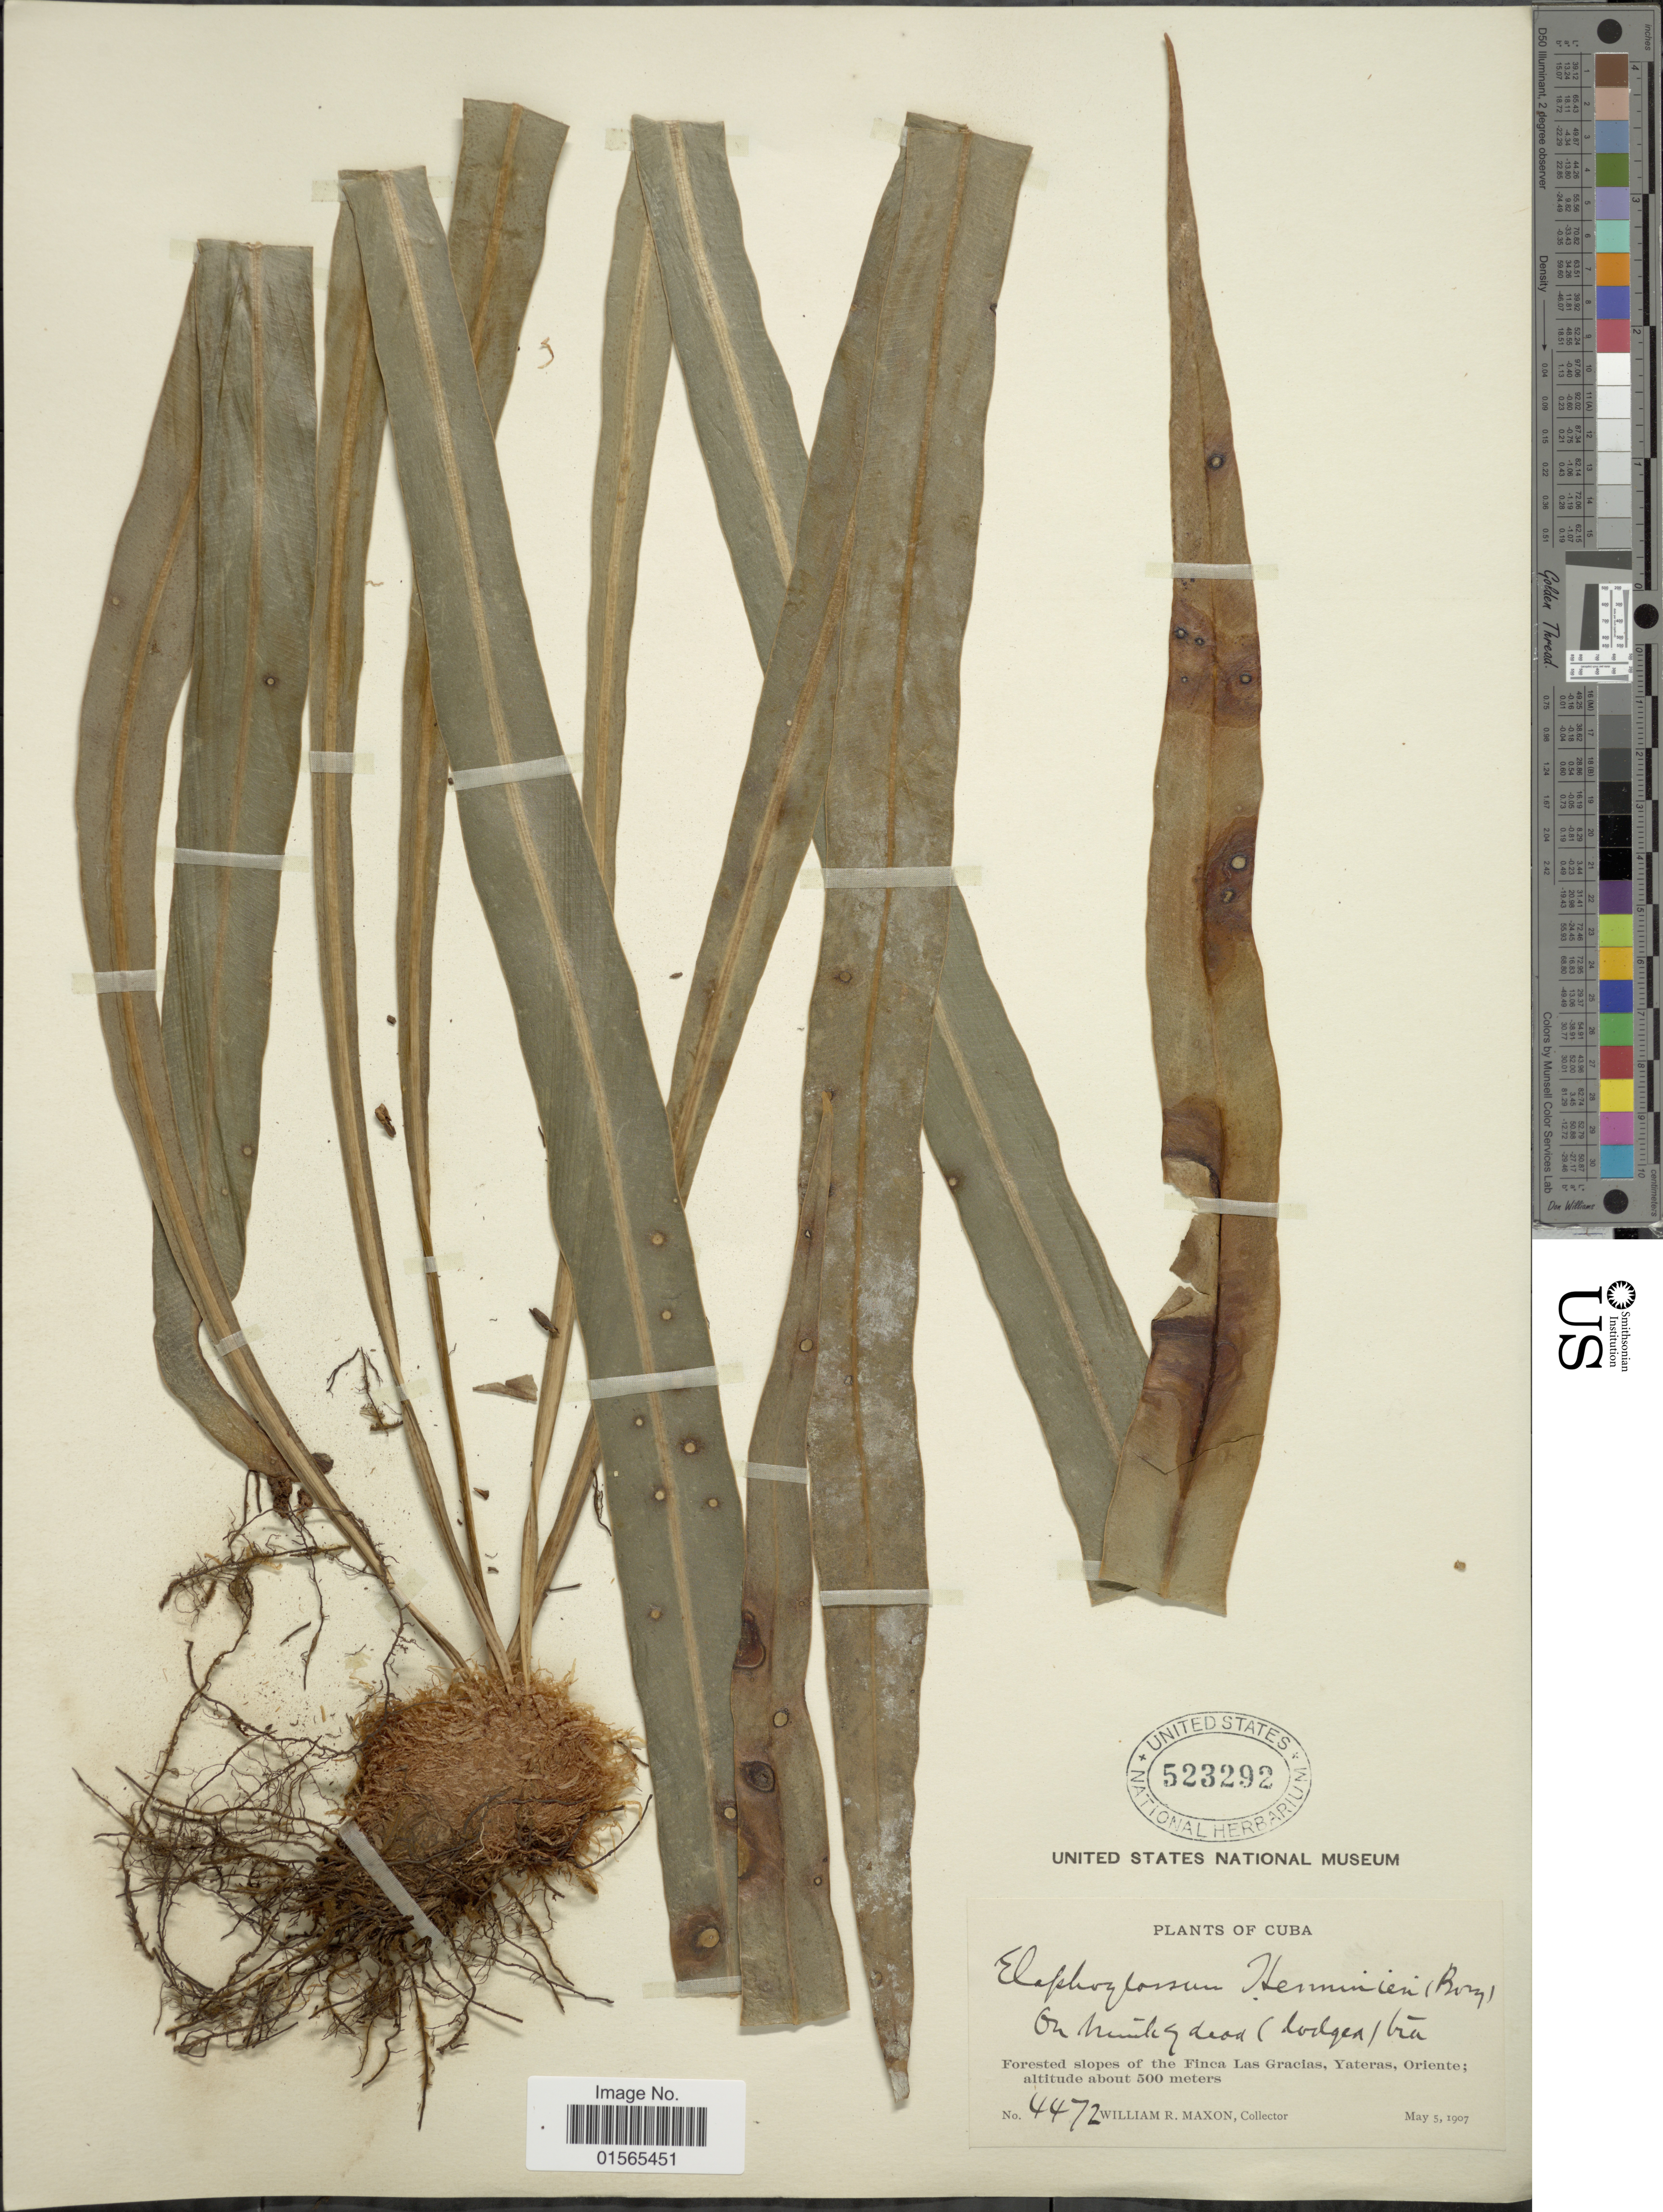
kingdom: Plantae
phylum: Tracheophyta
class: Polypodiopsida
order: Polypodiales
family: Dryopteridaceae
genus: Elaphoglossum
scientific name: Elaphoglossum herminieri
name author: (Bory & Fée) T. Moore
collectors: W. R. Maxon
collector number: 4472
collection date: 1907-05-05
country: Cuba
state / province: Oriente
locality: Forested slopes of the Finca Las Gracias, Yateras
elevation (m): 500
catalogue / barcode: US 523292